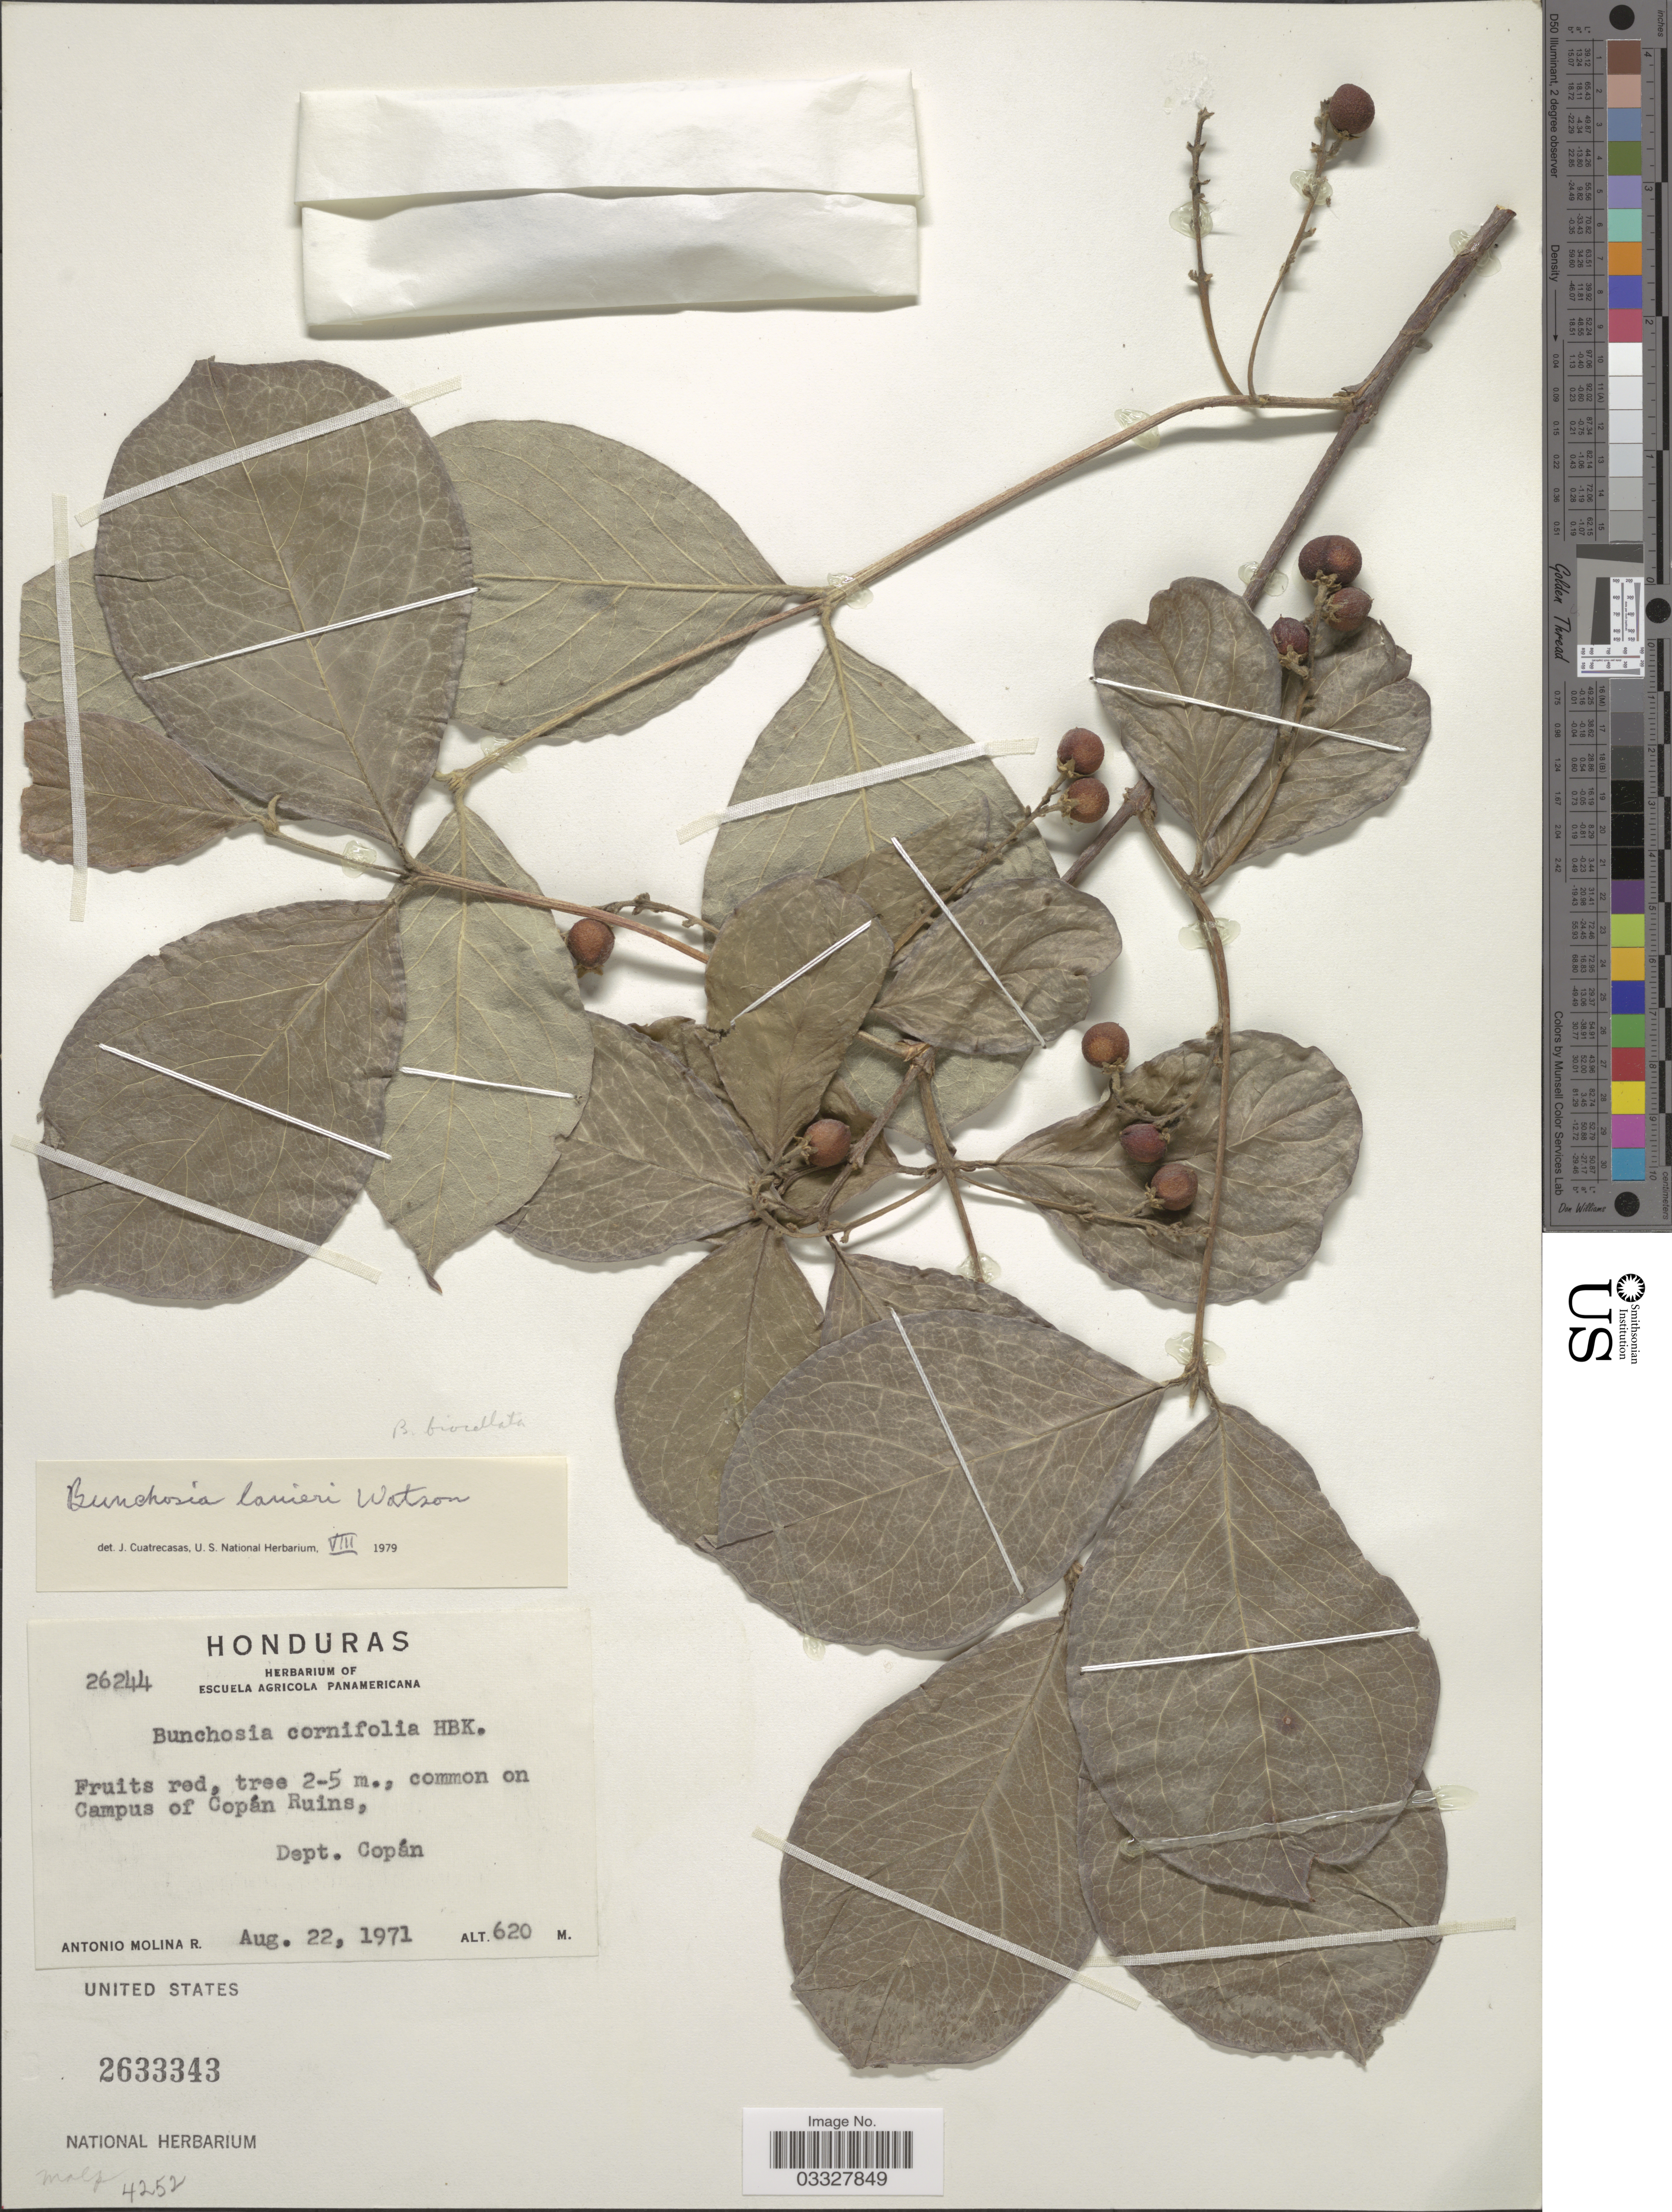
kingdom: Plantae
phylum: Tracheophyta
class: Magnoliopsida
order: Malpighiales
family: Malpighiaceae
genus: Bunchosia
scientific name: Bunchosia biocellata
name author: Schltdl.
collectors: A. Molina R.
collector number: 26244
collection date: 1971-08-22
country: Honduras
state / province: Copán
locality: Common on Campus of Copán Ruins, Dept. Copán.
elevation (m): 620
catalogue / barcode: US 2633343